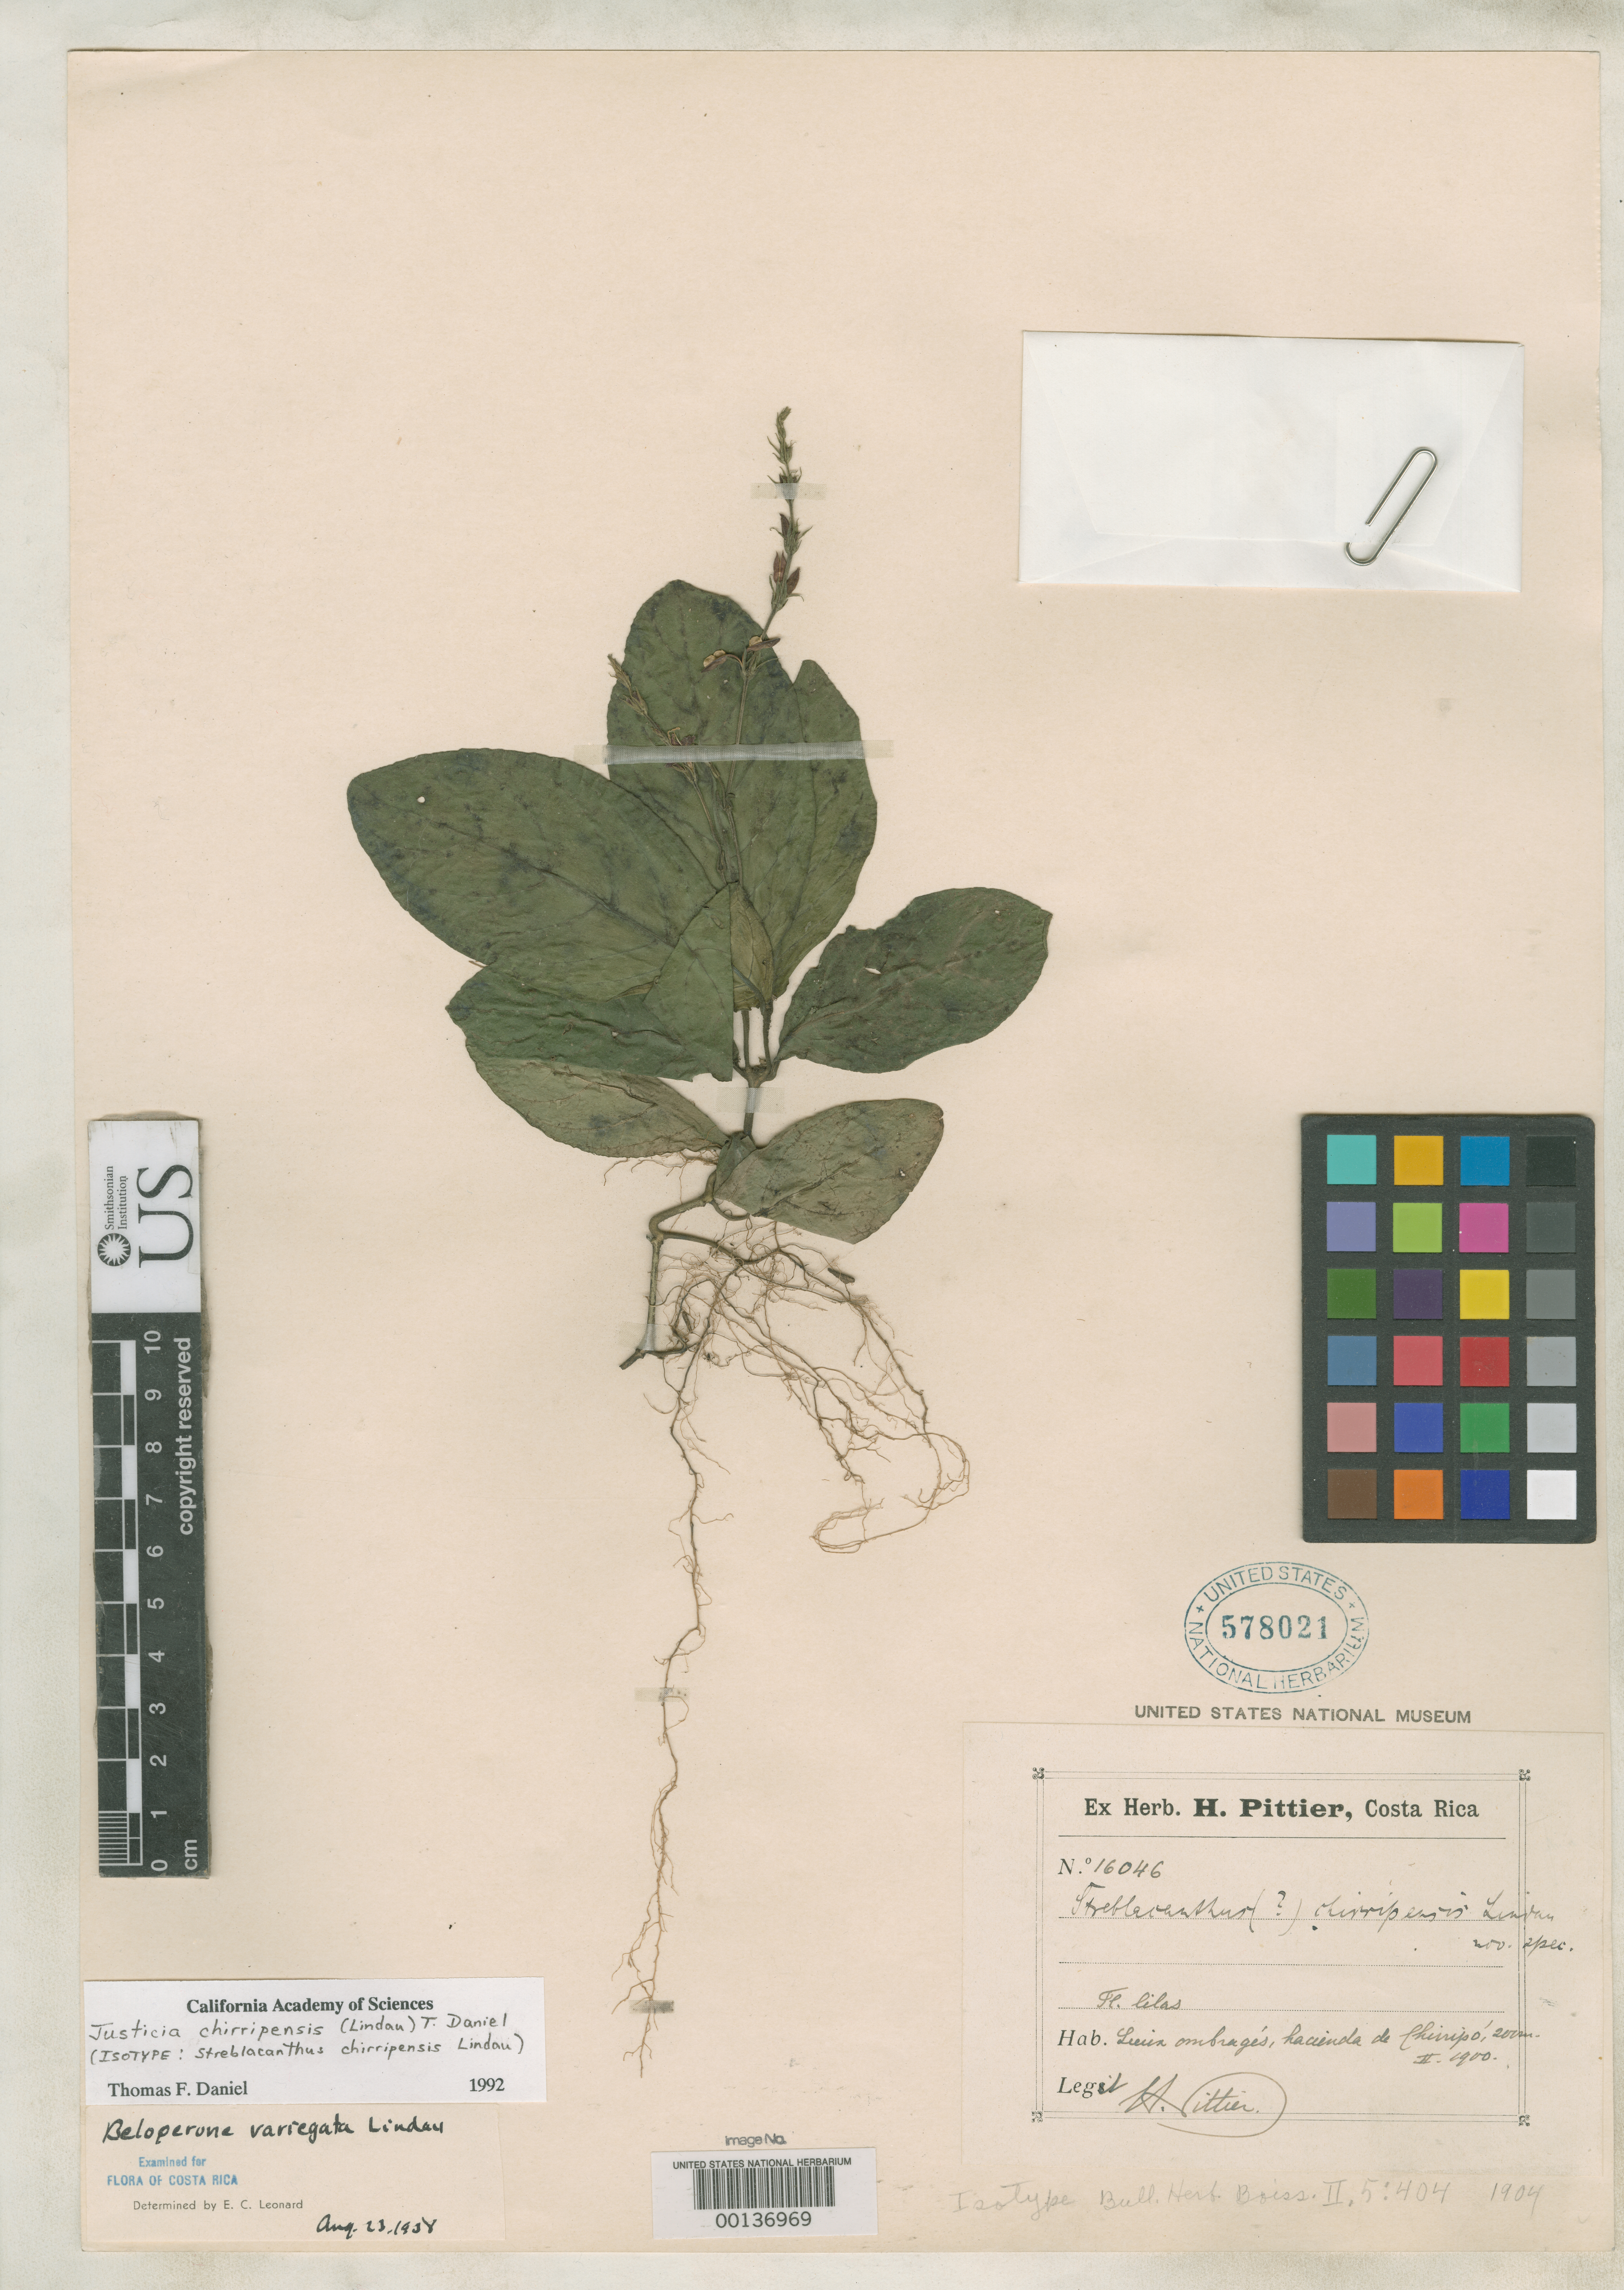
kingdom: Plantae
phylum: Tracheophyta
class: Magnoliopsida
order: Lamiales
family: Acanthaceae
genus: Streblacanthus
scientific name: Streblacanthus chirripensis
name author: Lindau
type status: Lectotype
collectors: H. F. Pittier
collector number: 16046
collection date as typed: Feb 1900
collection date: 1900-02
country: Costa Rica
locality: Hacienda de Chirripo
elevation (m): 200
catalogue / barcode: US 578021